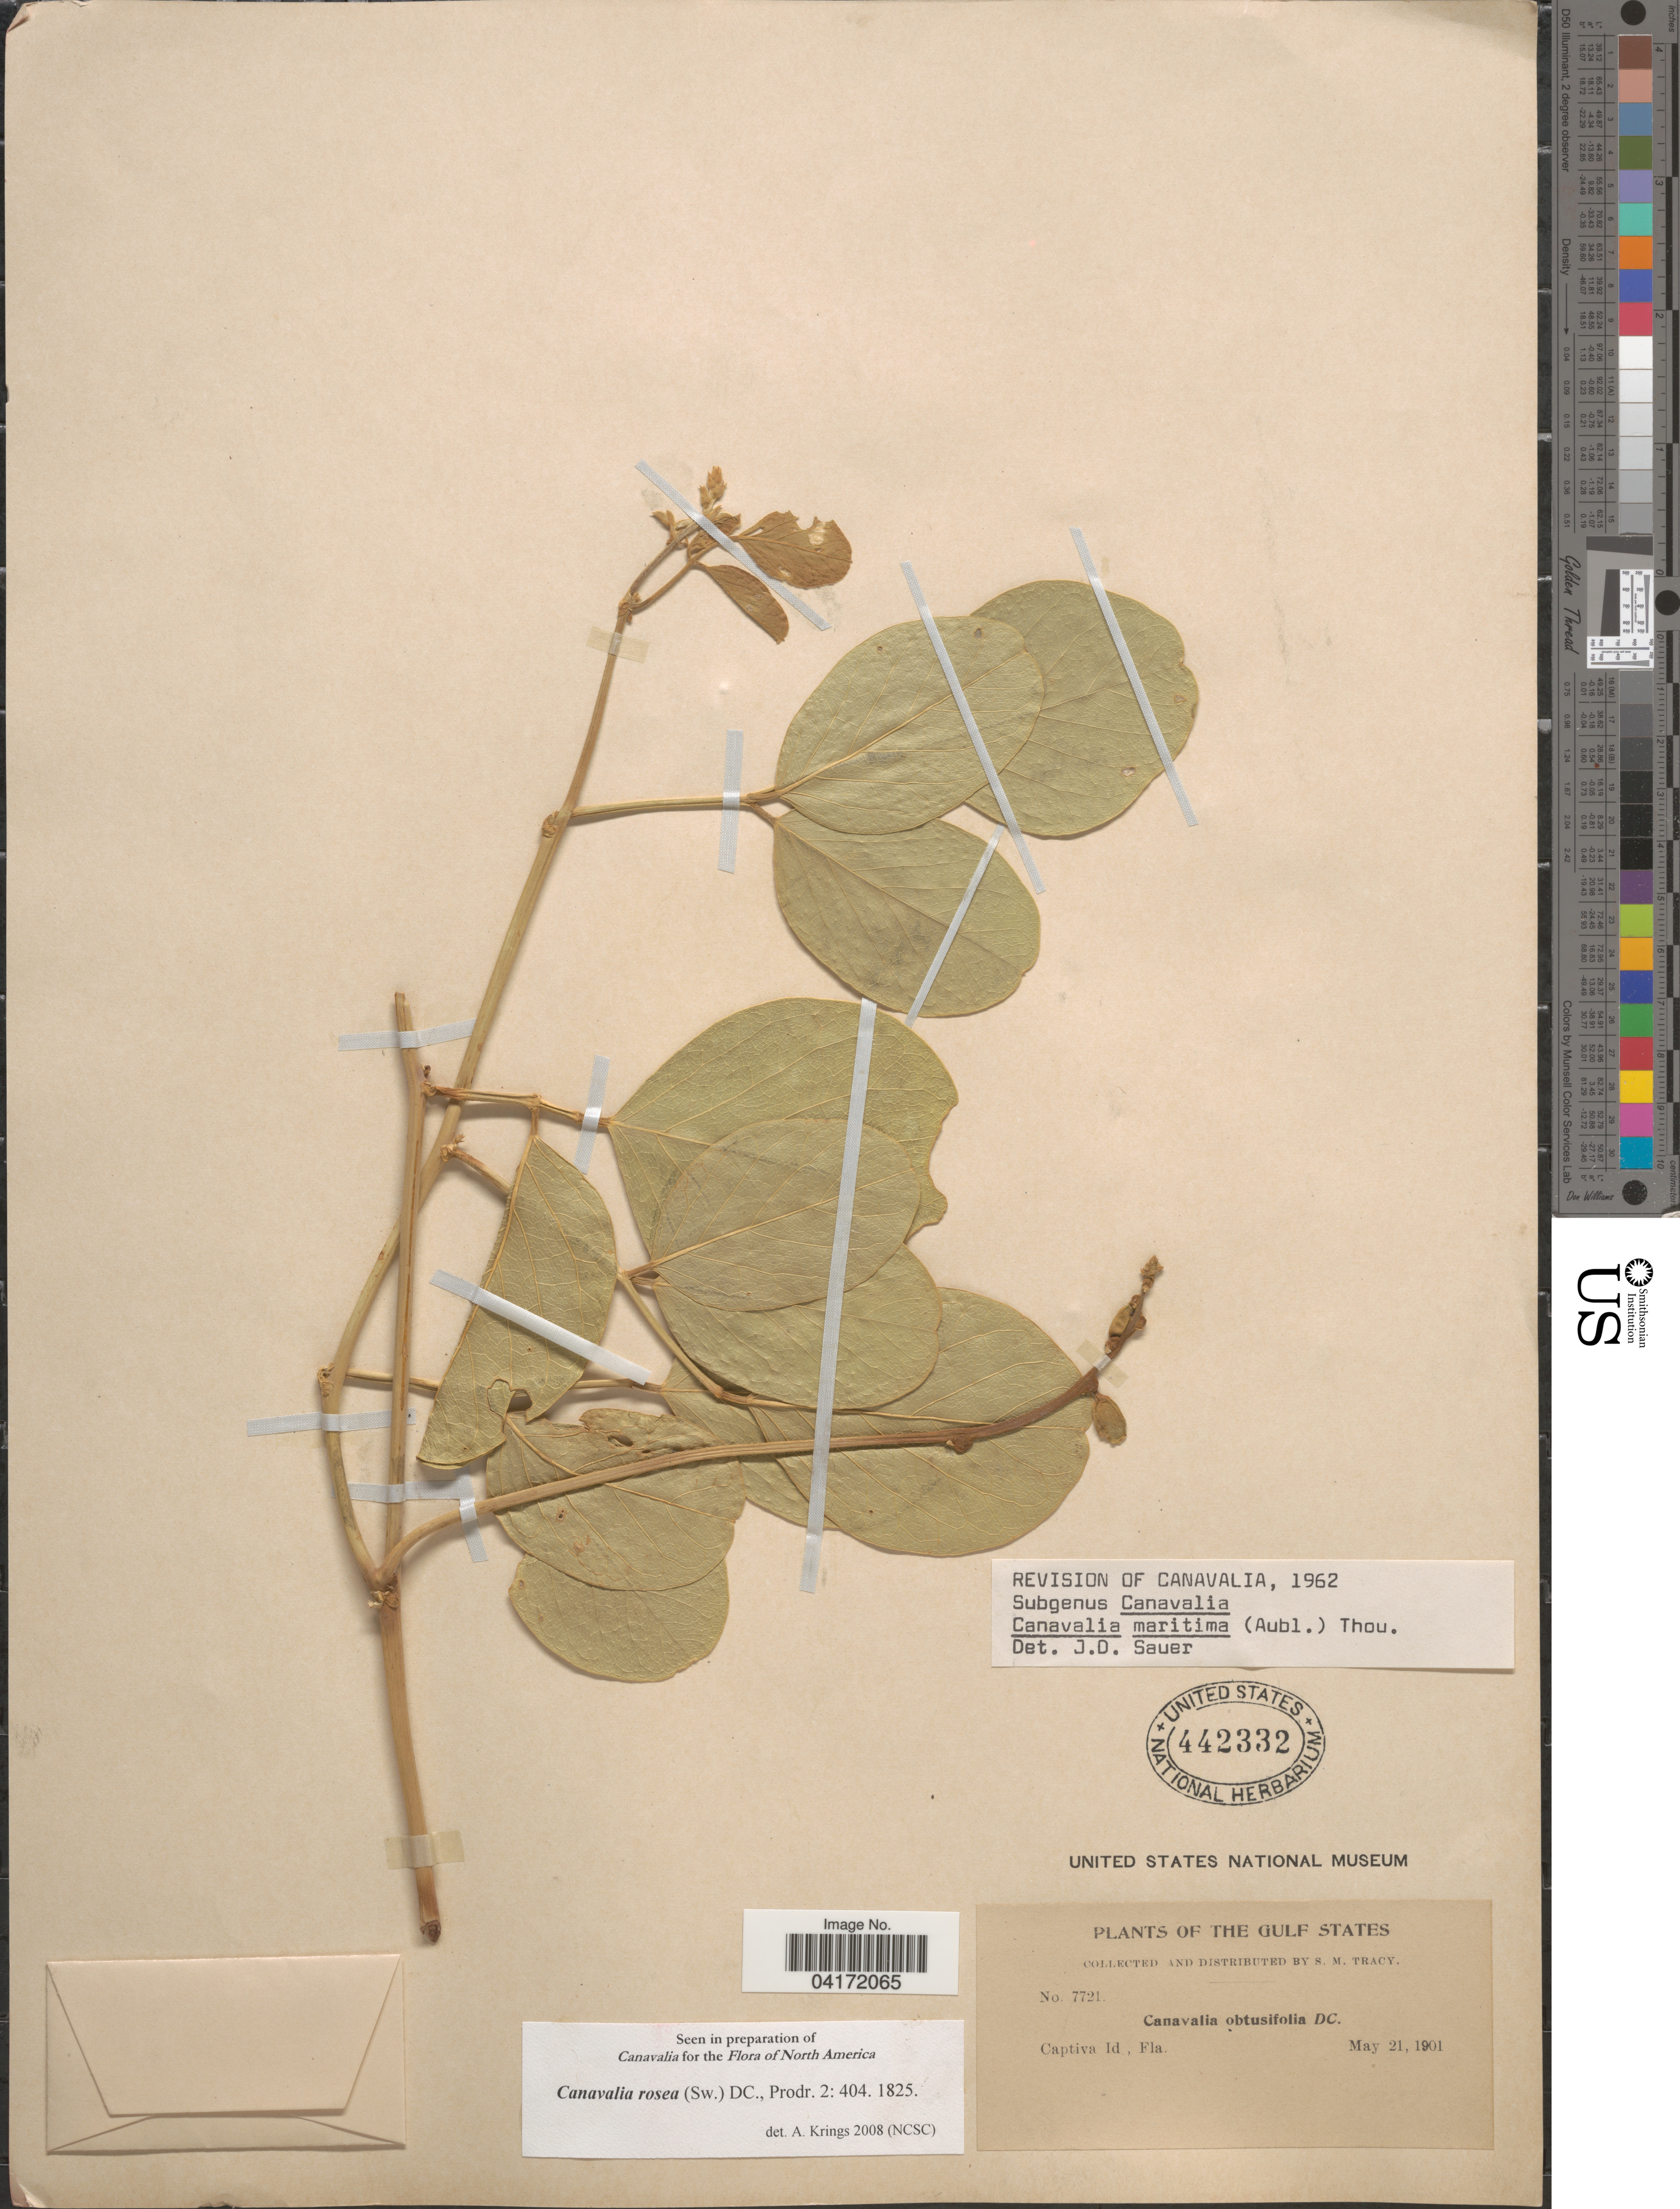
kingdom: Plantae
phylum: Tracheophyta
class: Magnoliopsida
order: Fabales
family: Fabaceae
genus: Canavalia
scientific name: Canavalia rosea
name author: (Sw.) DC.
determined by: Krings, A.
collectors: S. M. Tracy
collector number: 7721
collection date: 1901-05-21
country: United States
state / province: Florida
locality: The Gulf States. Captiva Id.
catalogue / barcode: US 442332